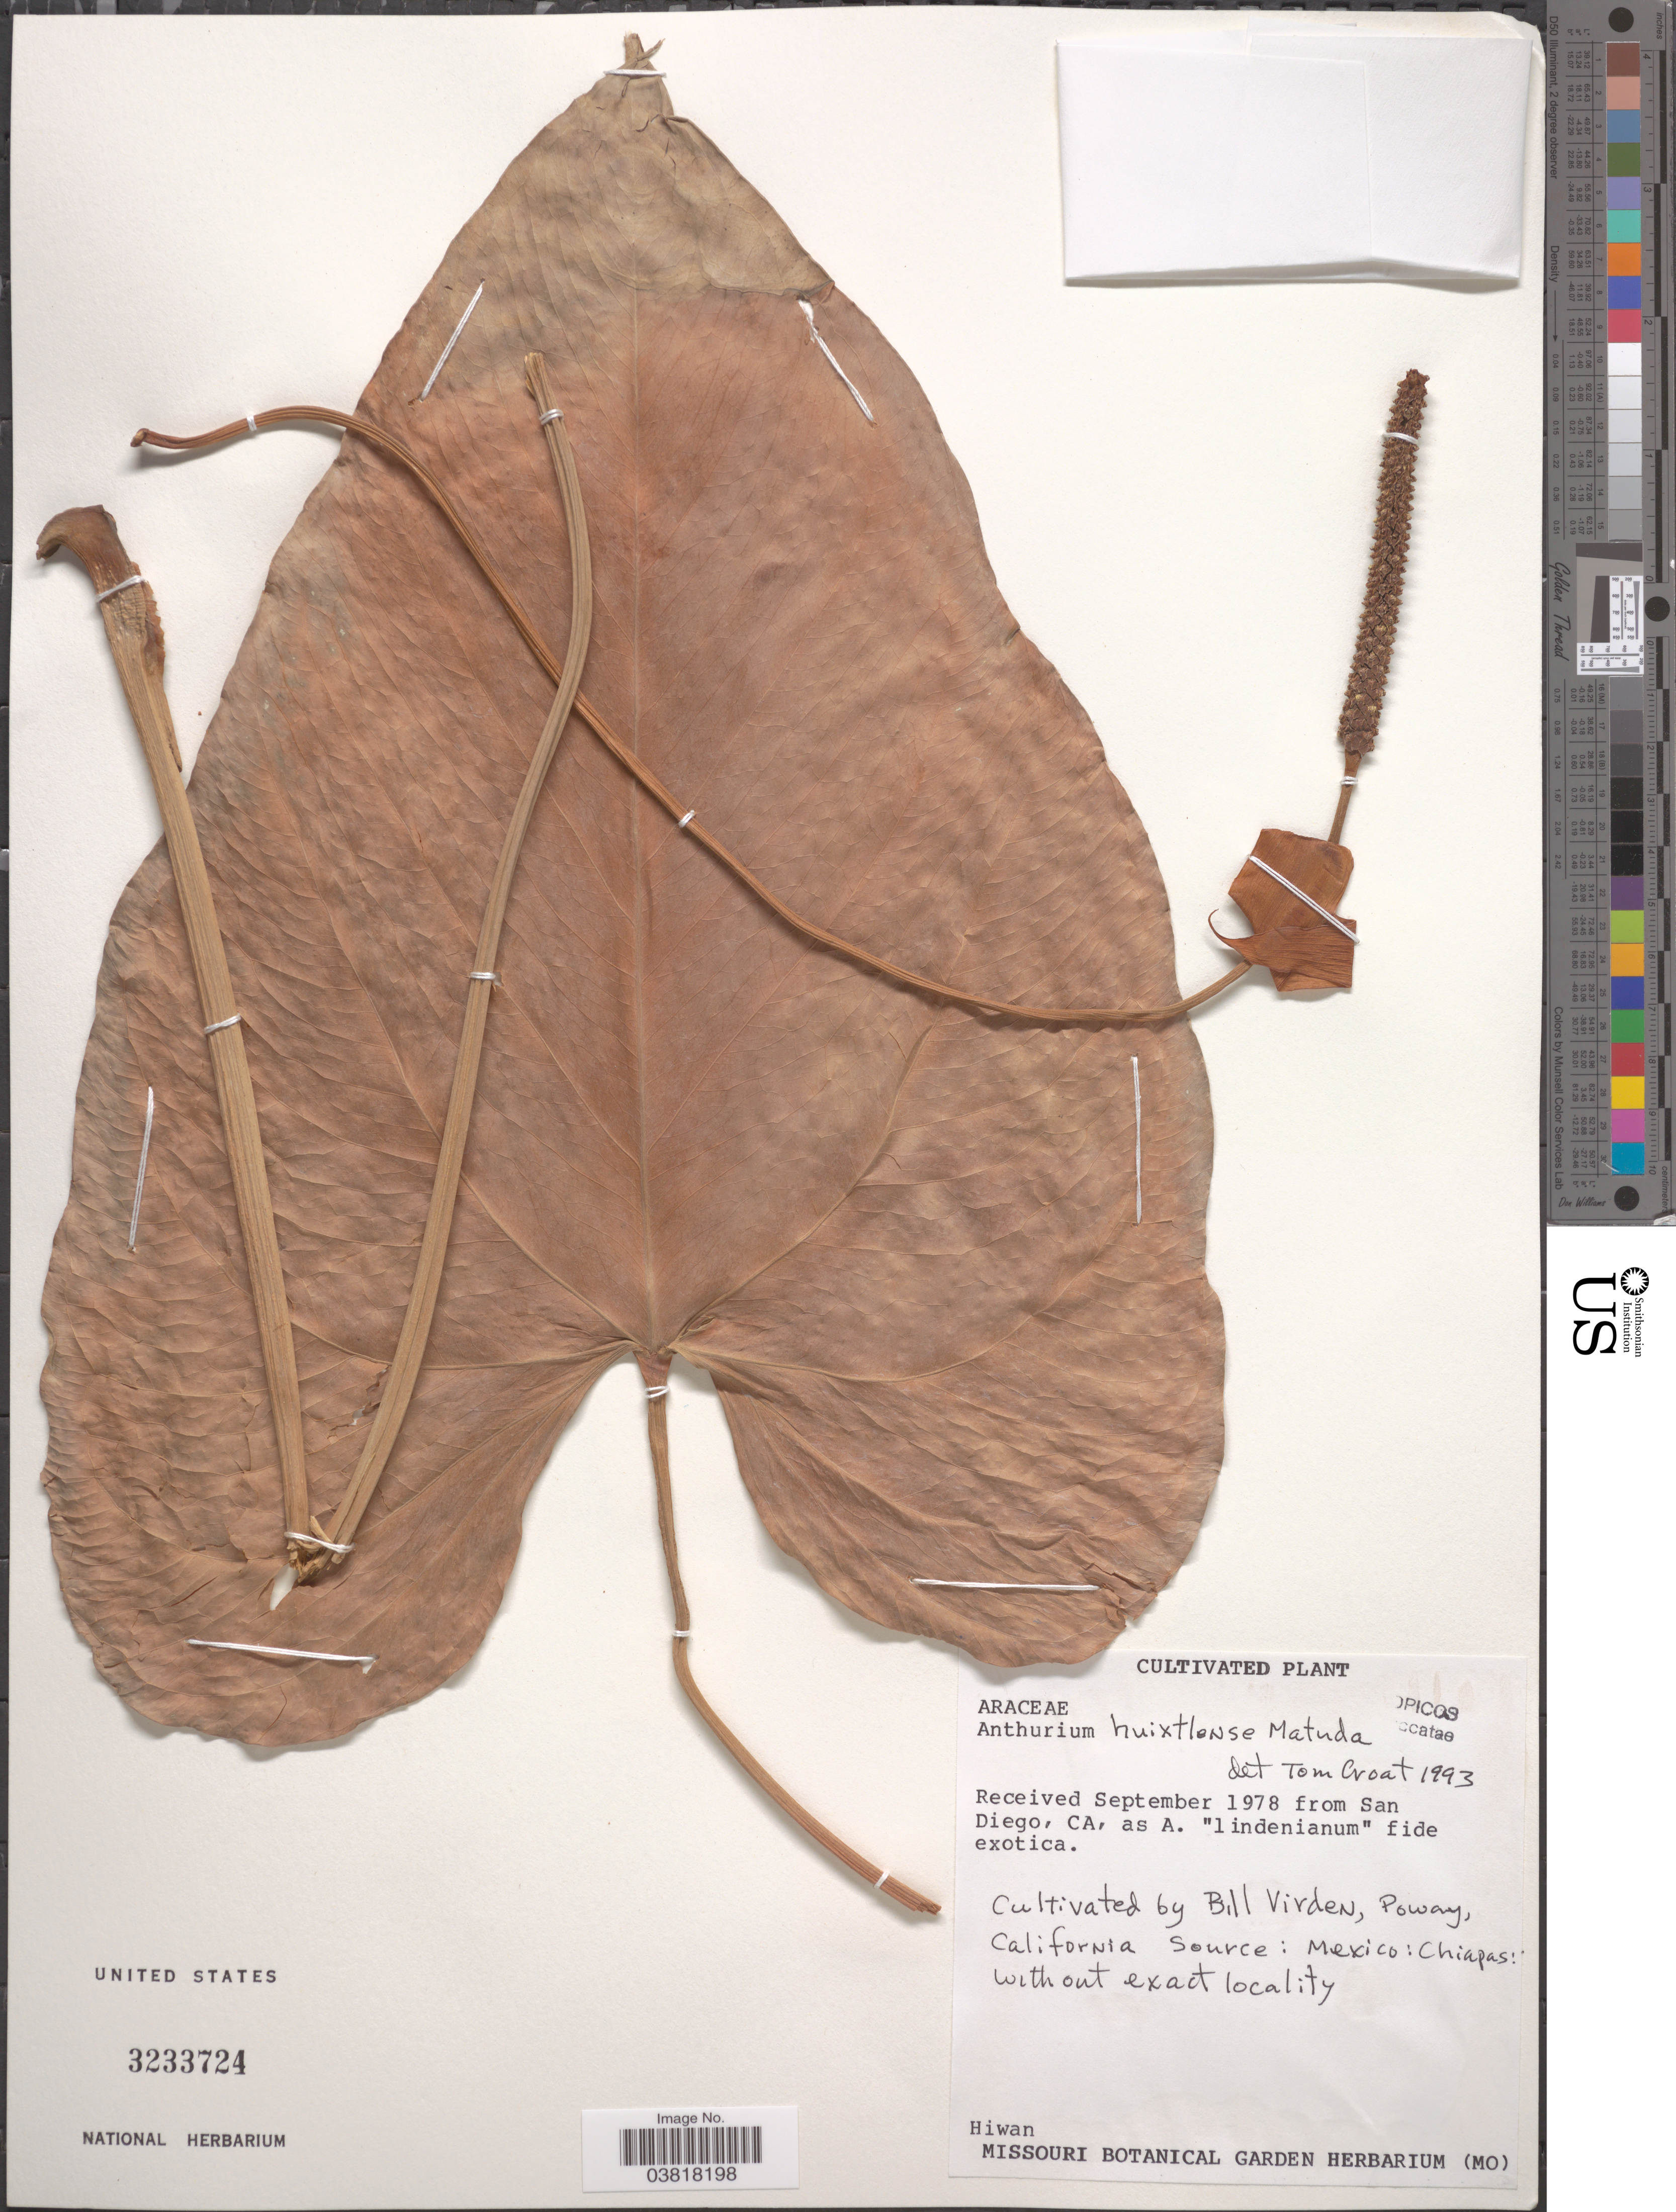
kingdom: Plantae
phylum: Tracheophyta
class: Liliopsida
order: Alismatales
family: Araceae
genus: Anthurium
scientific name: Anthurium huixtlense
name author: Matuda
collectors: B. Virden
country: United States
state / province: California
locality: Poway, California Source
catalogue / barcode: US 3233724